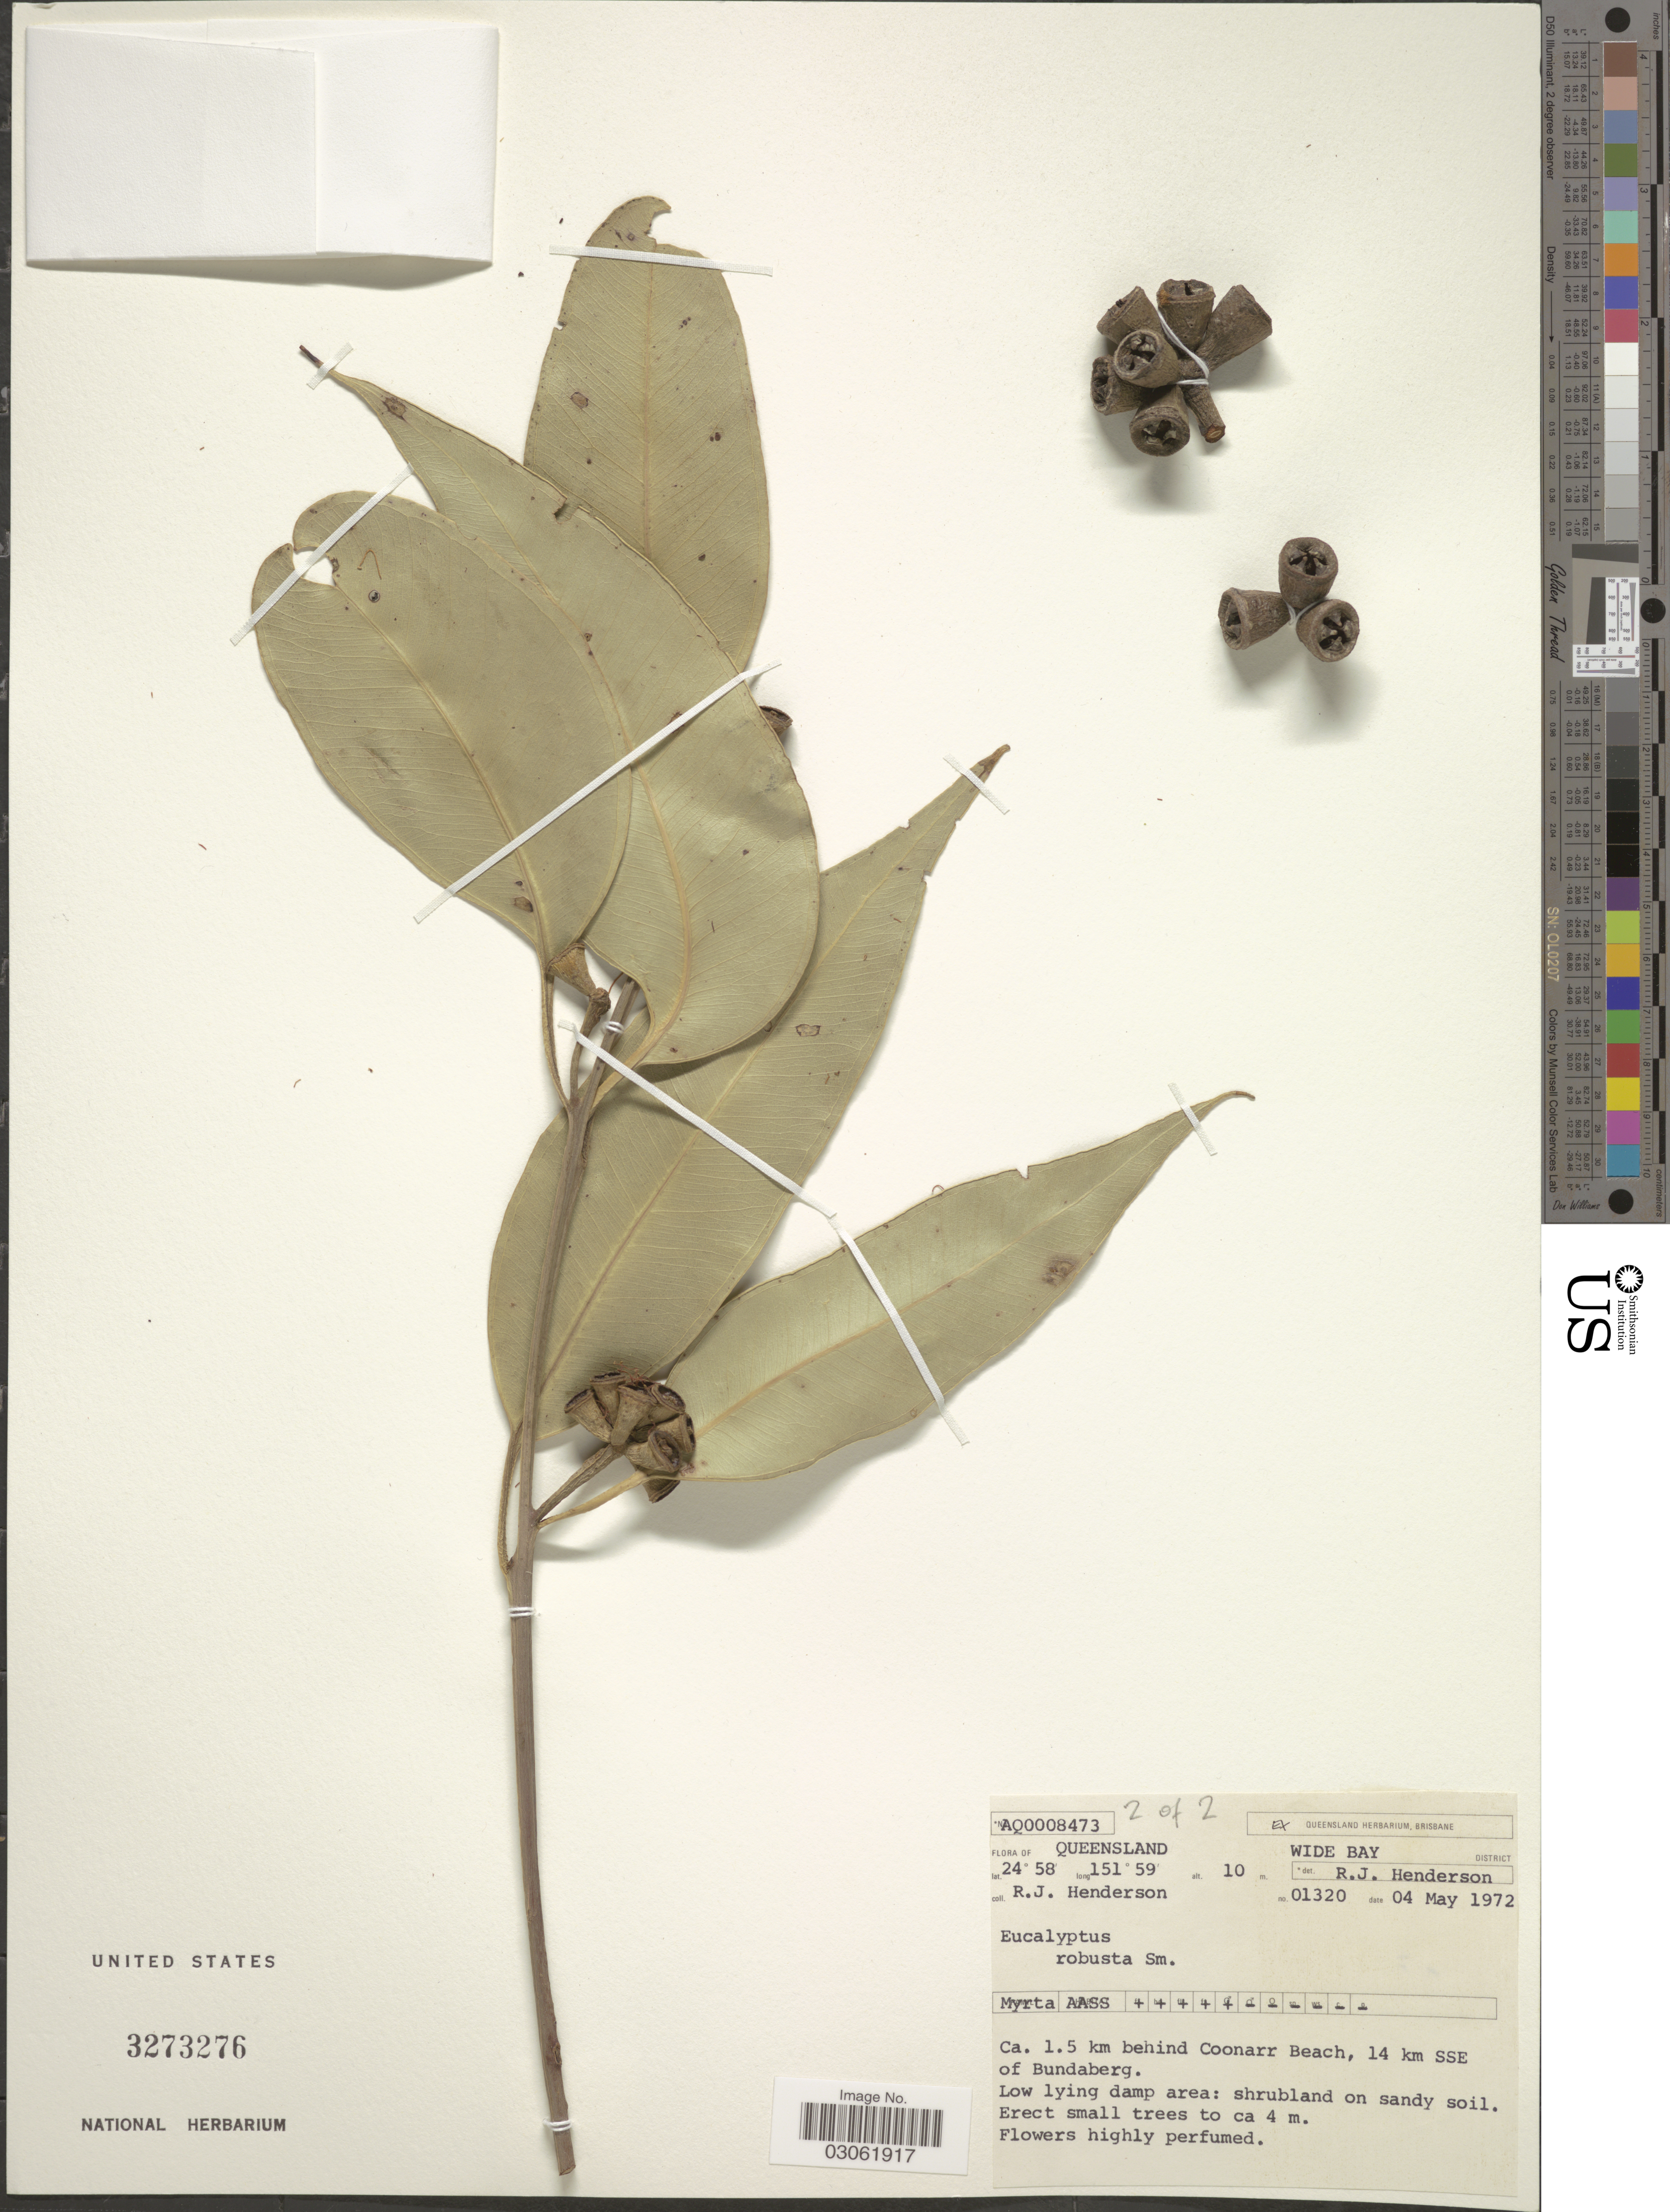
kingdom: Plantae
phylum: Tracheophyta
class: Magnoliopsida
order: Myrtales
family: Myrtaceae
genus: Eucalyptus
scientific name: Eucalyptus robusta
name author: Sm.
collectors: R. J. F. Henderson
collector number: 01320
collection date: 1972-05-04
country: Australia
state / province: Queensland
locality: Wide Bay District. Ca. 1.5 km behind Coonarr Beach, 14 km SSE of Bundaberg.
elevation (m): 10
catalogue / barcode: US 3273276